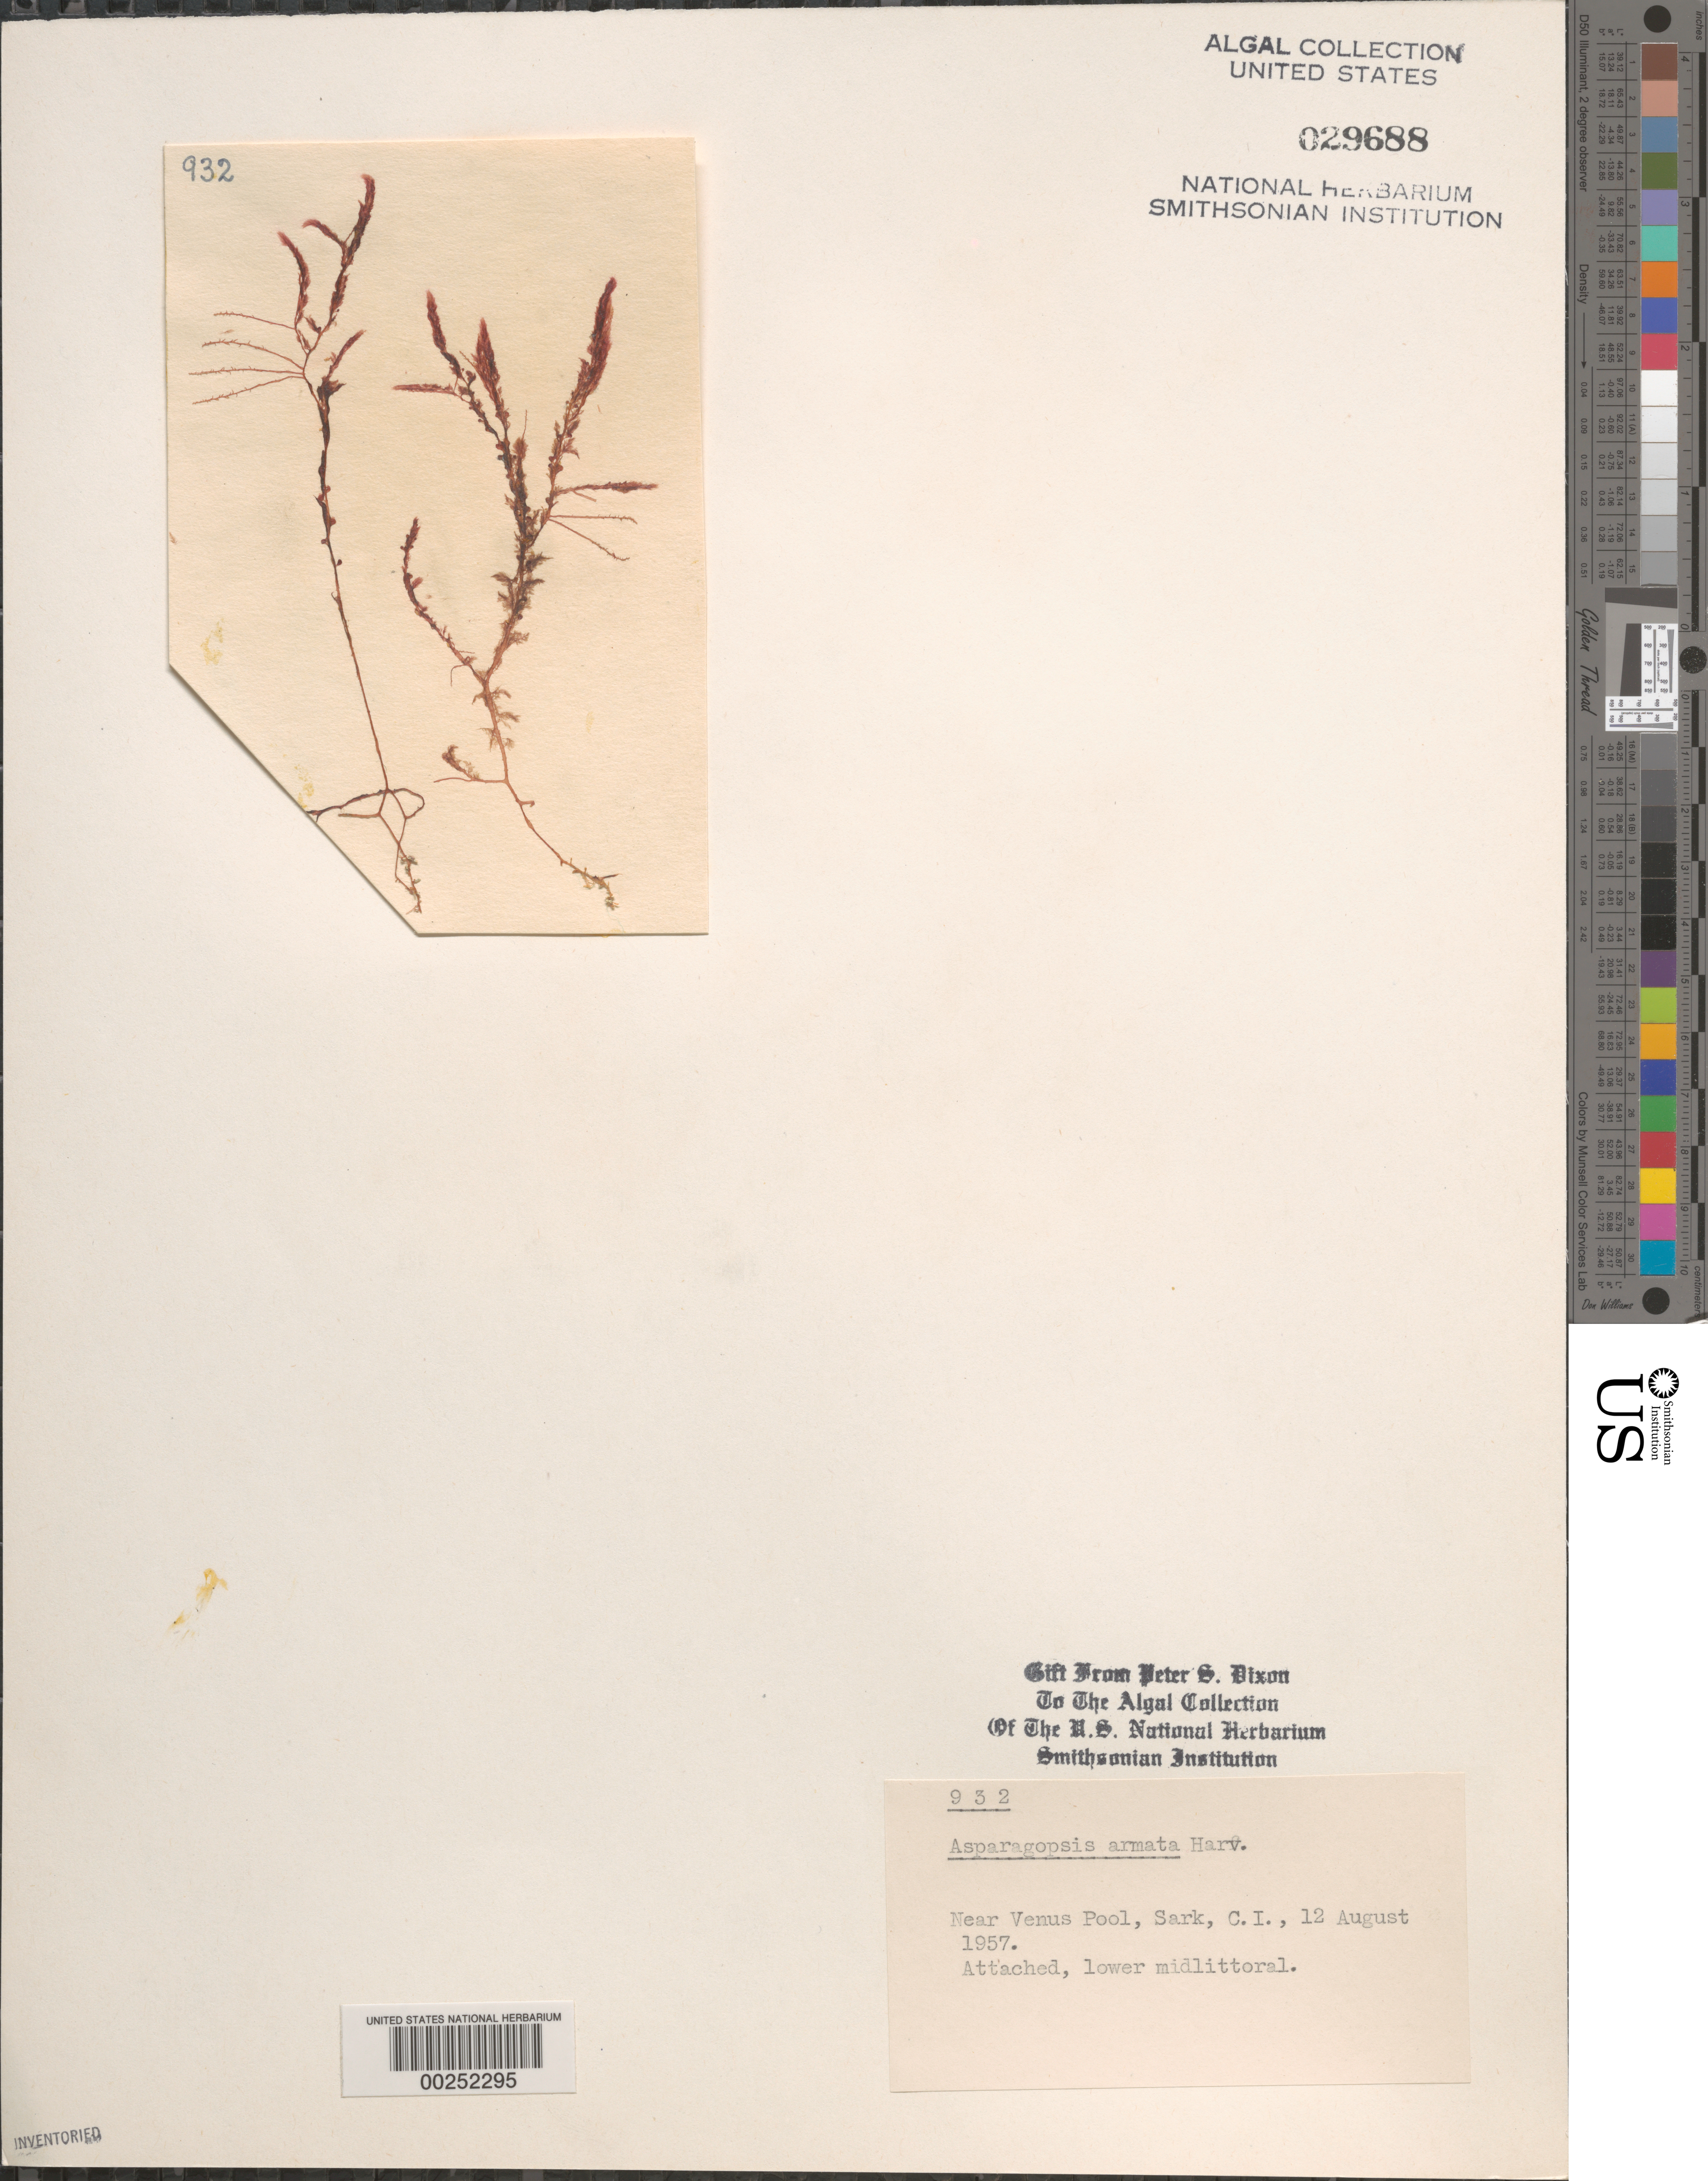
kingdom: Plantae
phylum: Rhodophyta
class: Florideophyceae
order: Bonnemaisoniales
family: Bonnemaisoniaceae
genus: Asparagopsis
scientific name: Asparagopsis armata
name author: Harv.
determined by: Dixon, P. S.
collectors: P. S. Dixon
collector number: PSD 932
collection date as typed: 12 Aug 1957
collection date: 1957-08-12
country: United Kingdom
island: Sark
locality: Channel Islands. Bailiwick of Guernsey. Near Venus Pool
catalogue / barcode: US 29688